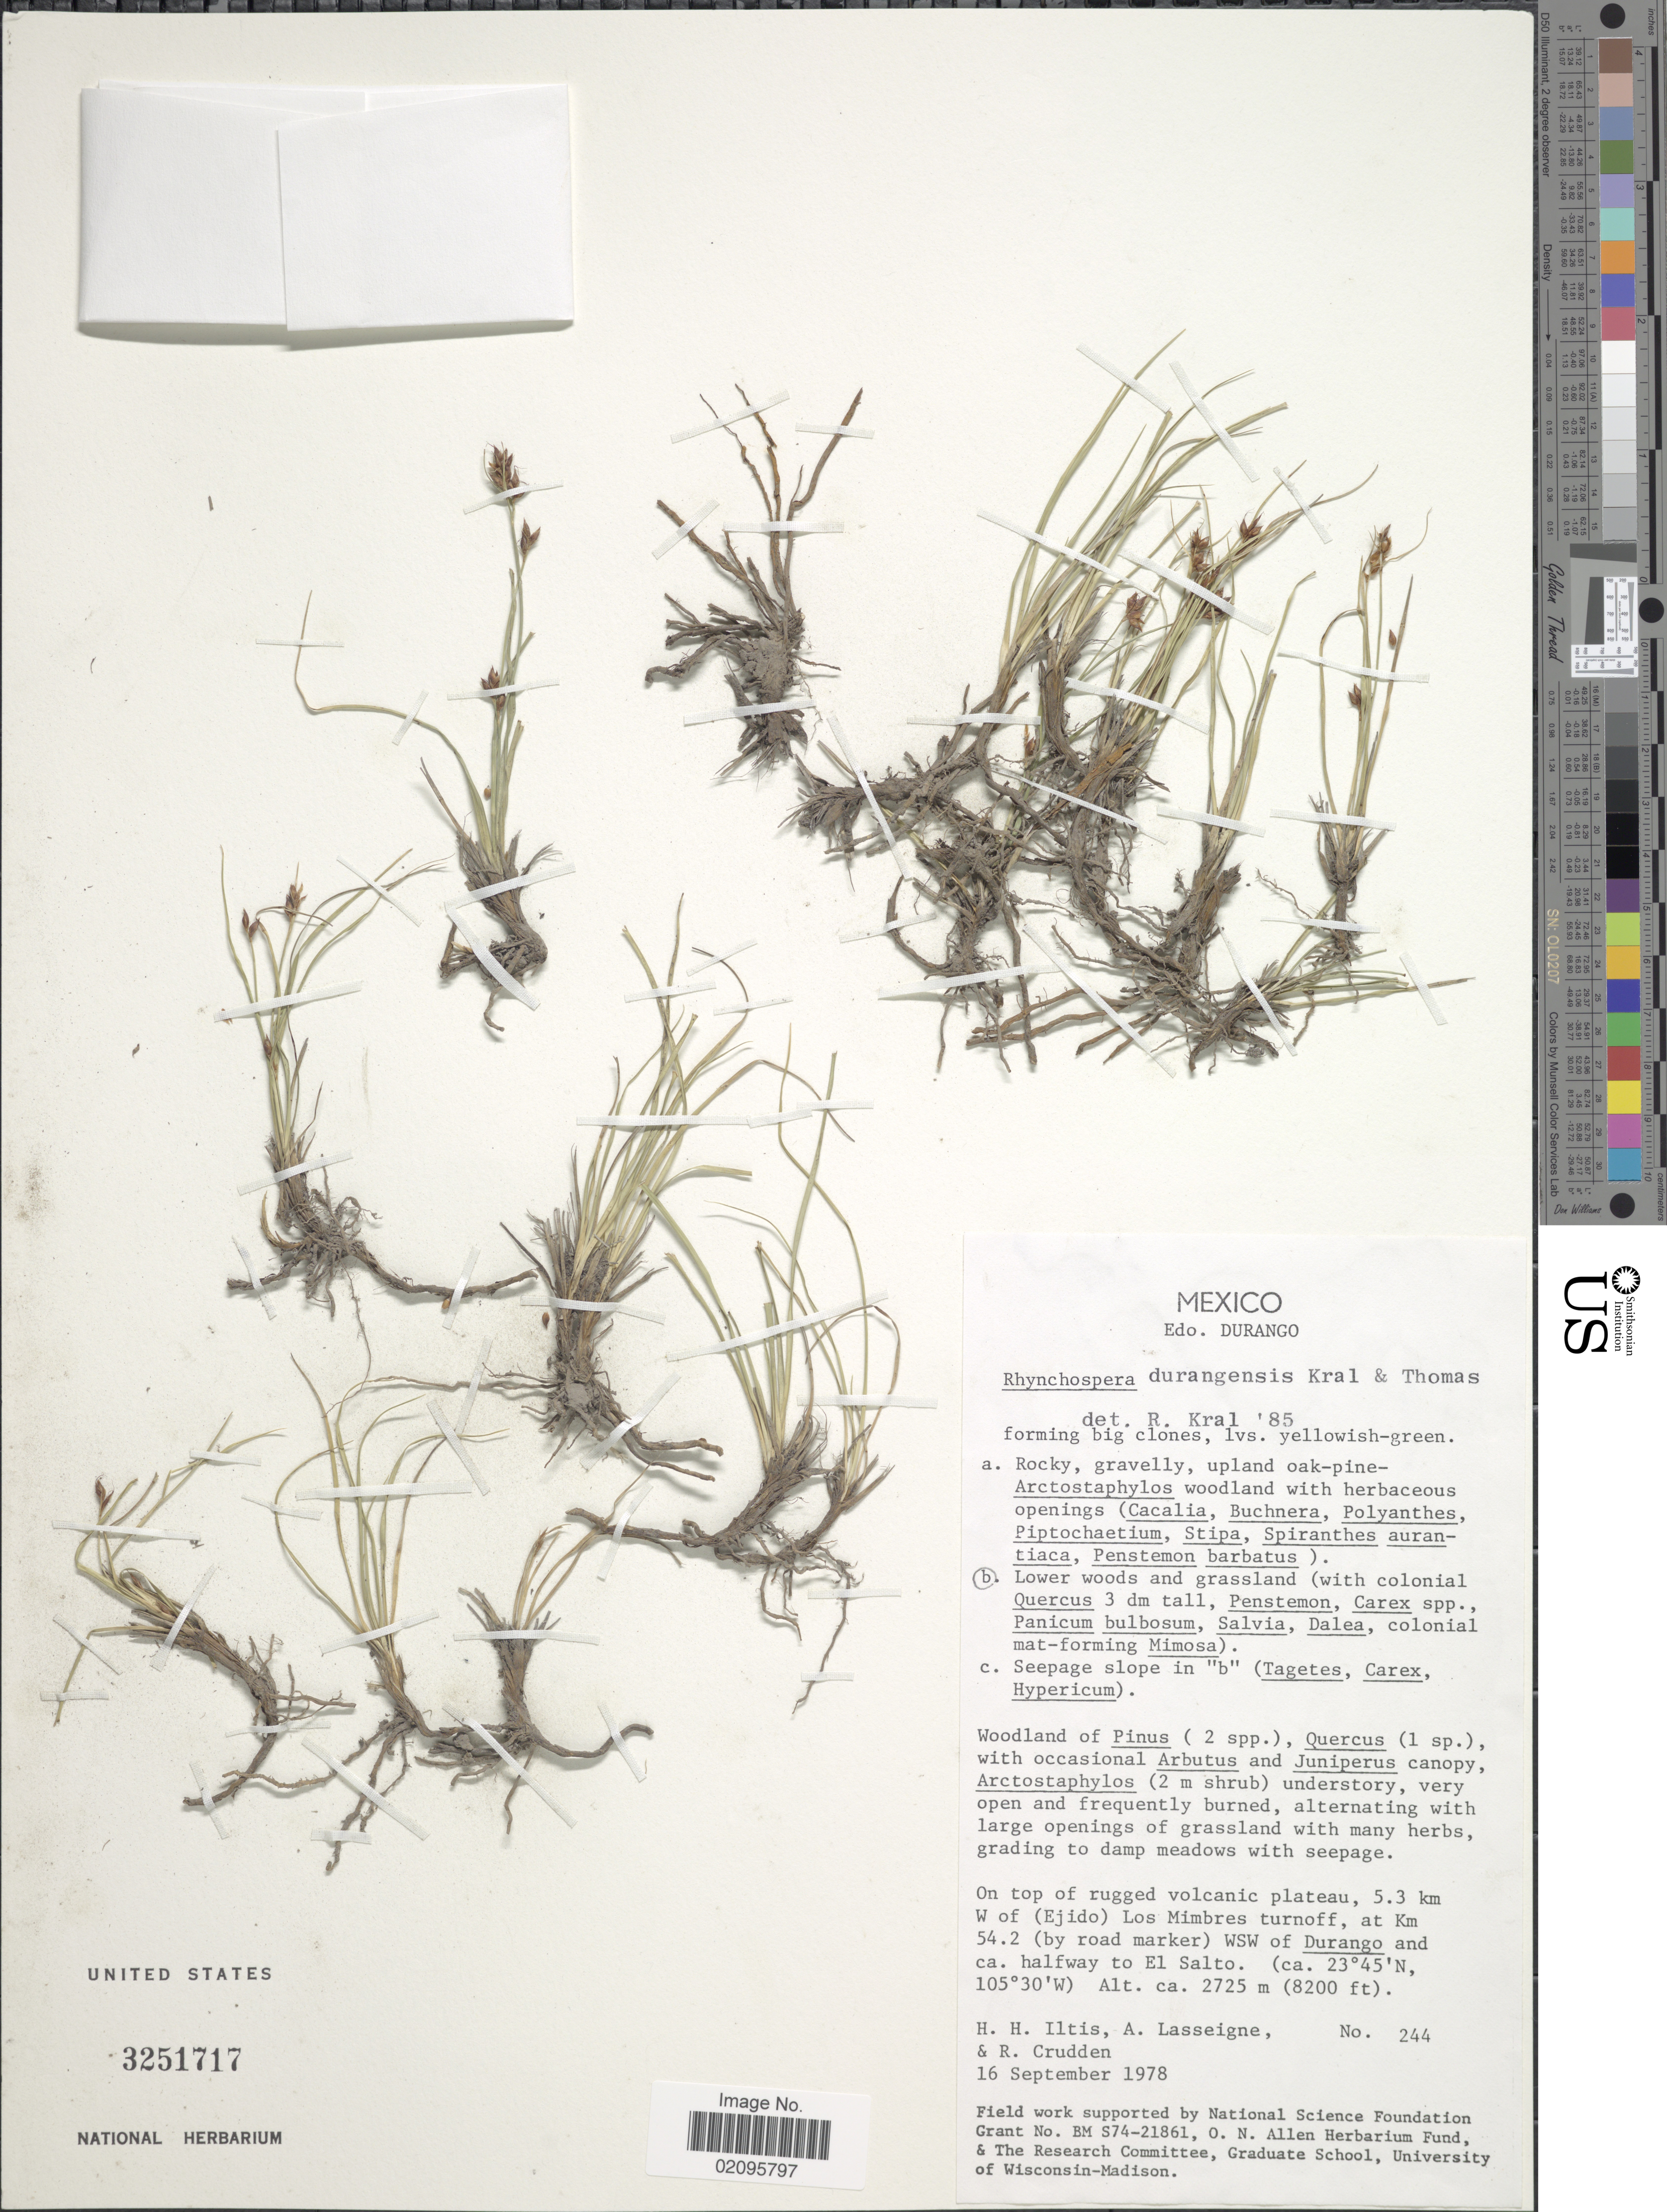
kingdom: Plantae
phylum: Tracheophyta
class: Liliopsida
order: Poales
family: Cyperaceae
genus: Rhynchospora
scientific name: Rhynchospora durangensis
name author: Kral & W.W. Thomas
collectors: H. H. Iltis, A. Lasseigne & R. Crudden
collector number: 244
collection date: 1978-09-16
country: Mexico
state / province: Durango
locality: On top of rugged volcanic plateau, 5.3 km W of (Ejido) Los Mimbres turnoff, at Km 54.2 (by road marker) WSW of Durango and ca. halfway to El Salto.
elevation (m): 2725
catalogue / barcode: US 3251717